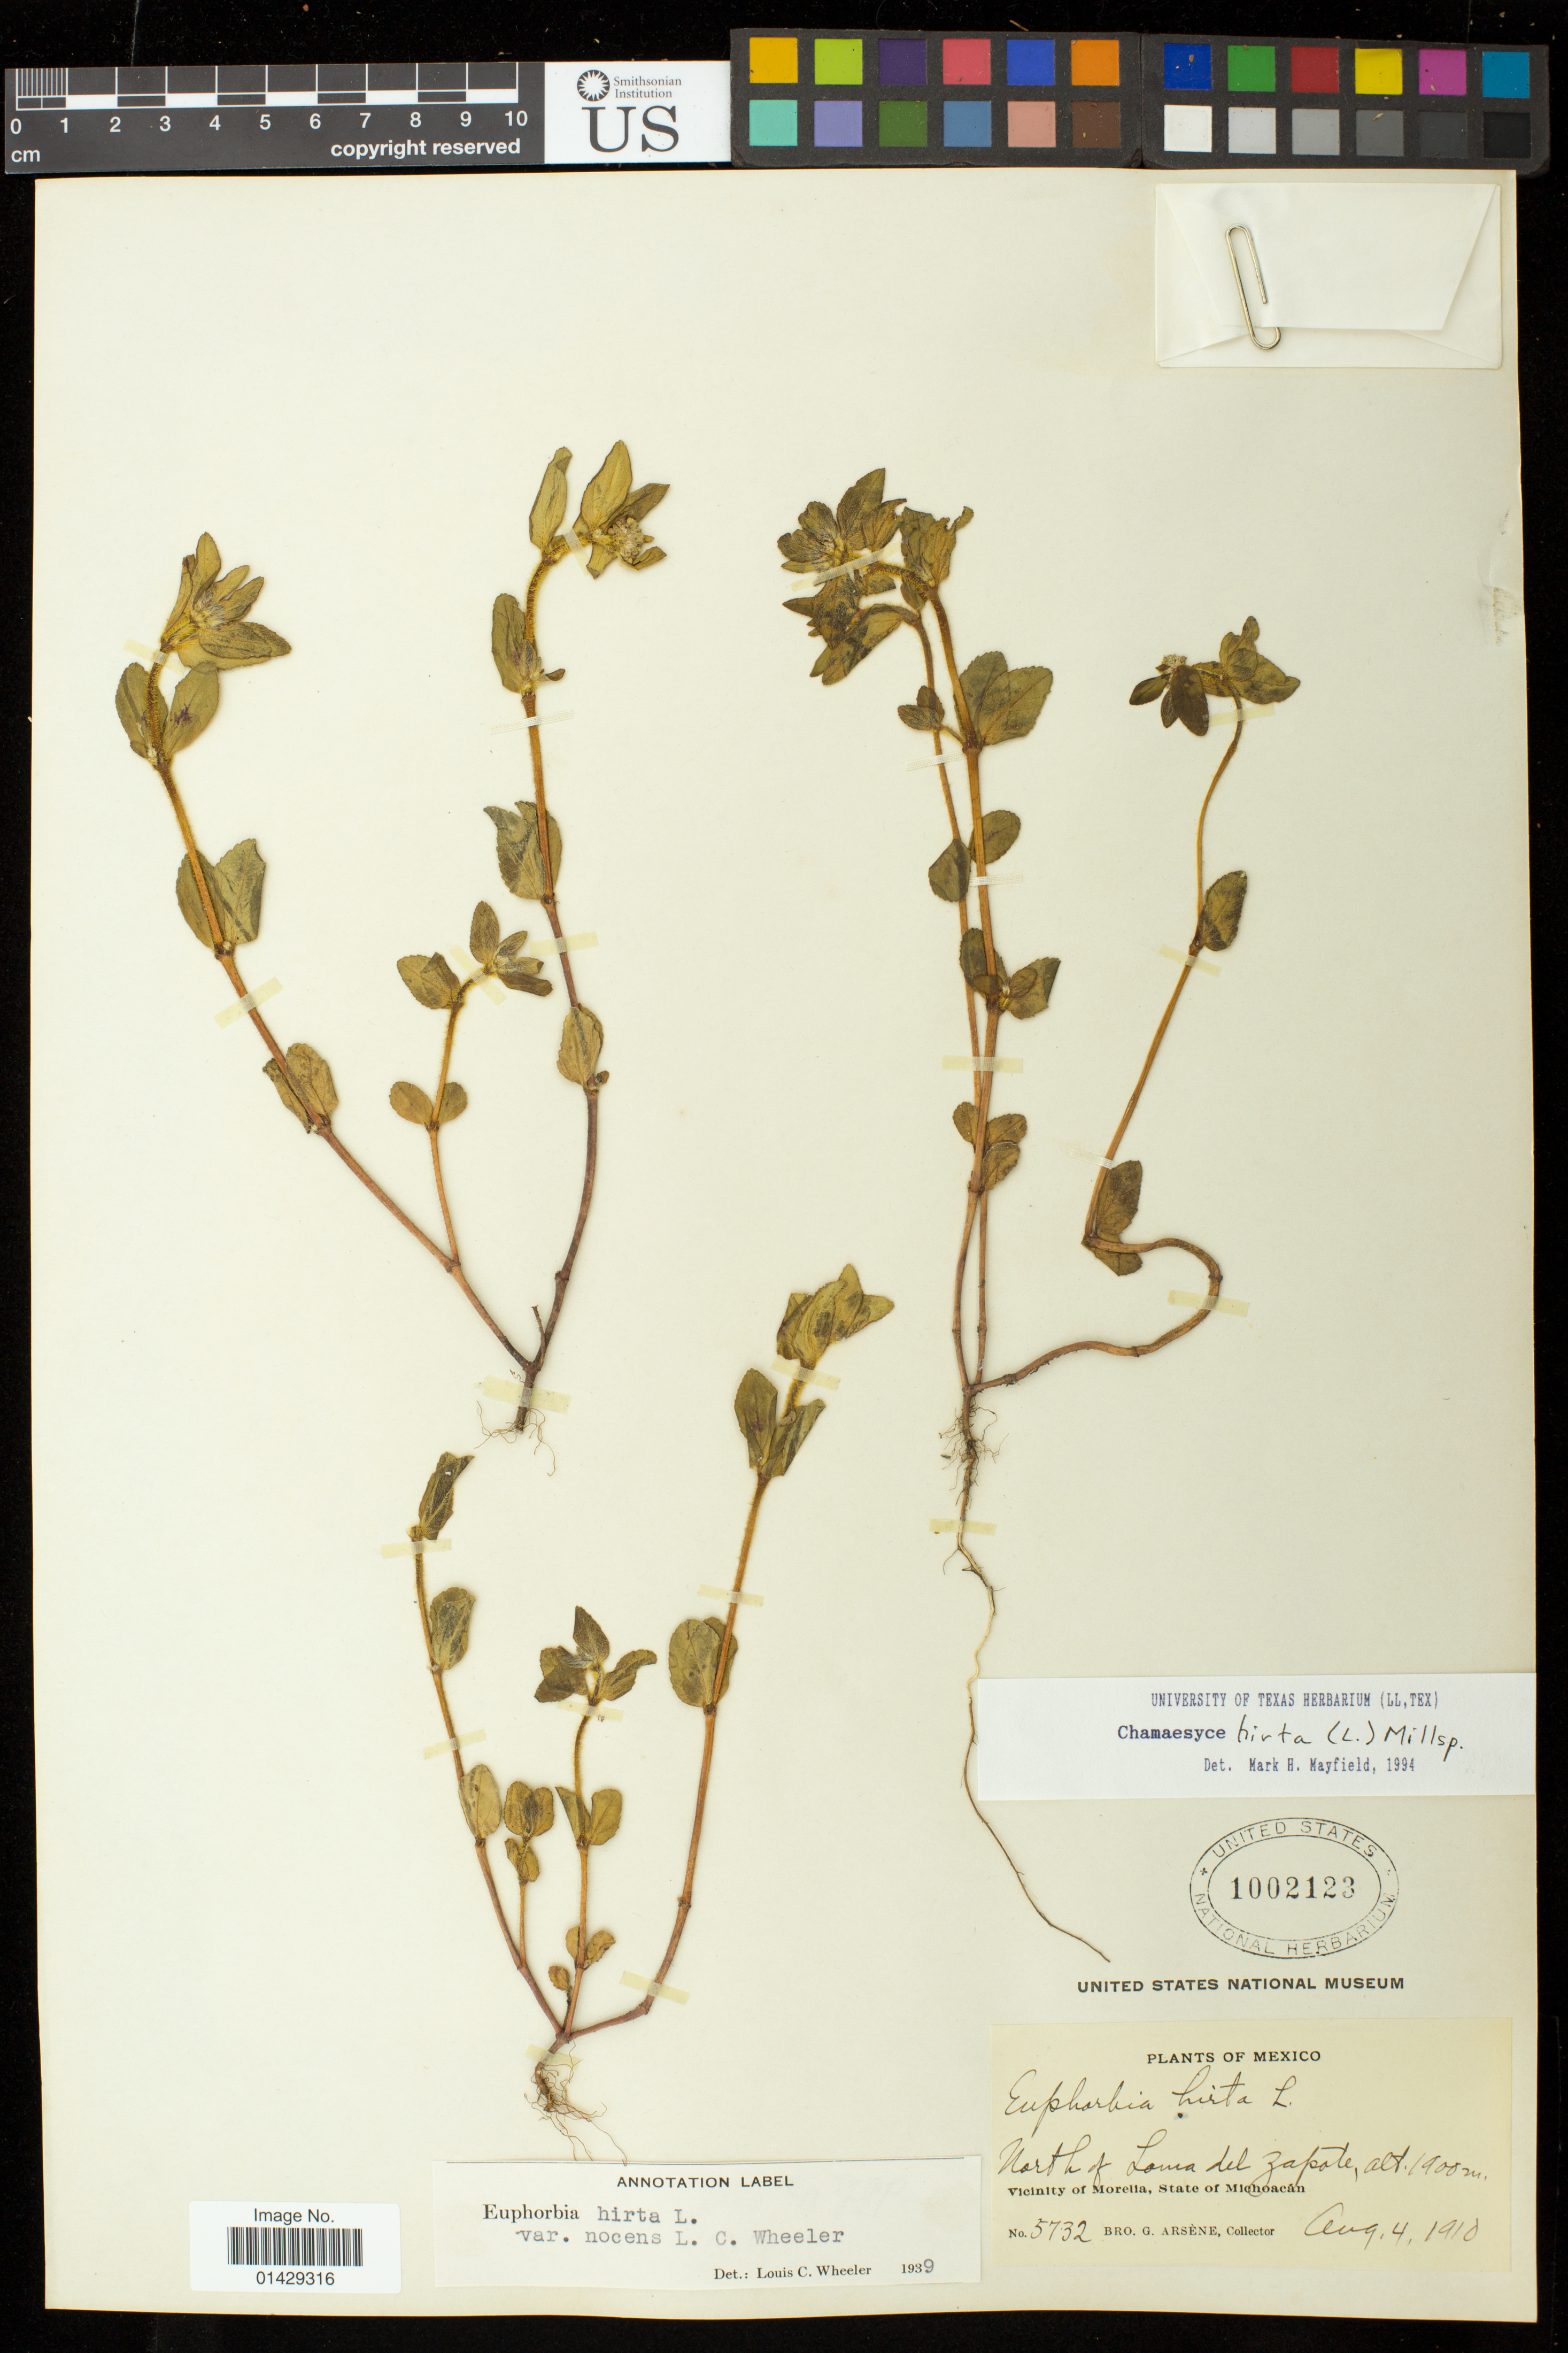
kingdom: Plantae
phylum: Tracheophyta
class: Magnoliopsida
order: Malpighiales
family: Euphorbiaceae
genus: Euphorbia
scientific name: Euphorbia hirta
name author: L.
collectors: Bro. G. Arsène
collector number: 5732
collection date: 1910-08-04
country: Mexico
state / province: Michoacán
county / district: Morelia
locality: North of Loma del Zapote, Vicinity of Morelia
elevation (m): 1900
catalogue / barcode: US 1002123